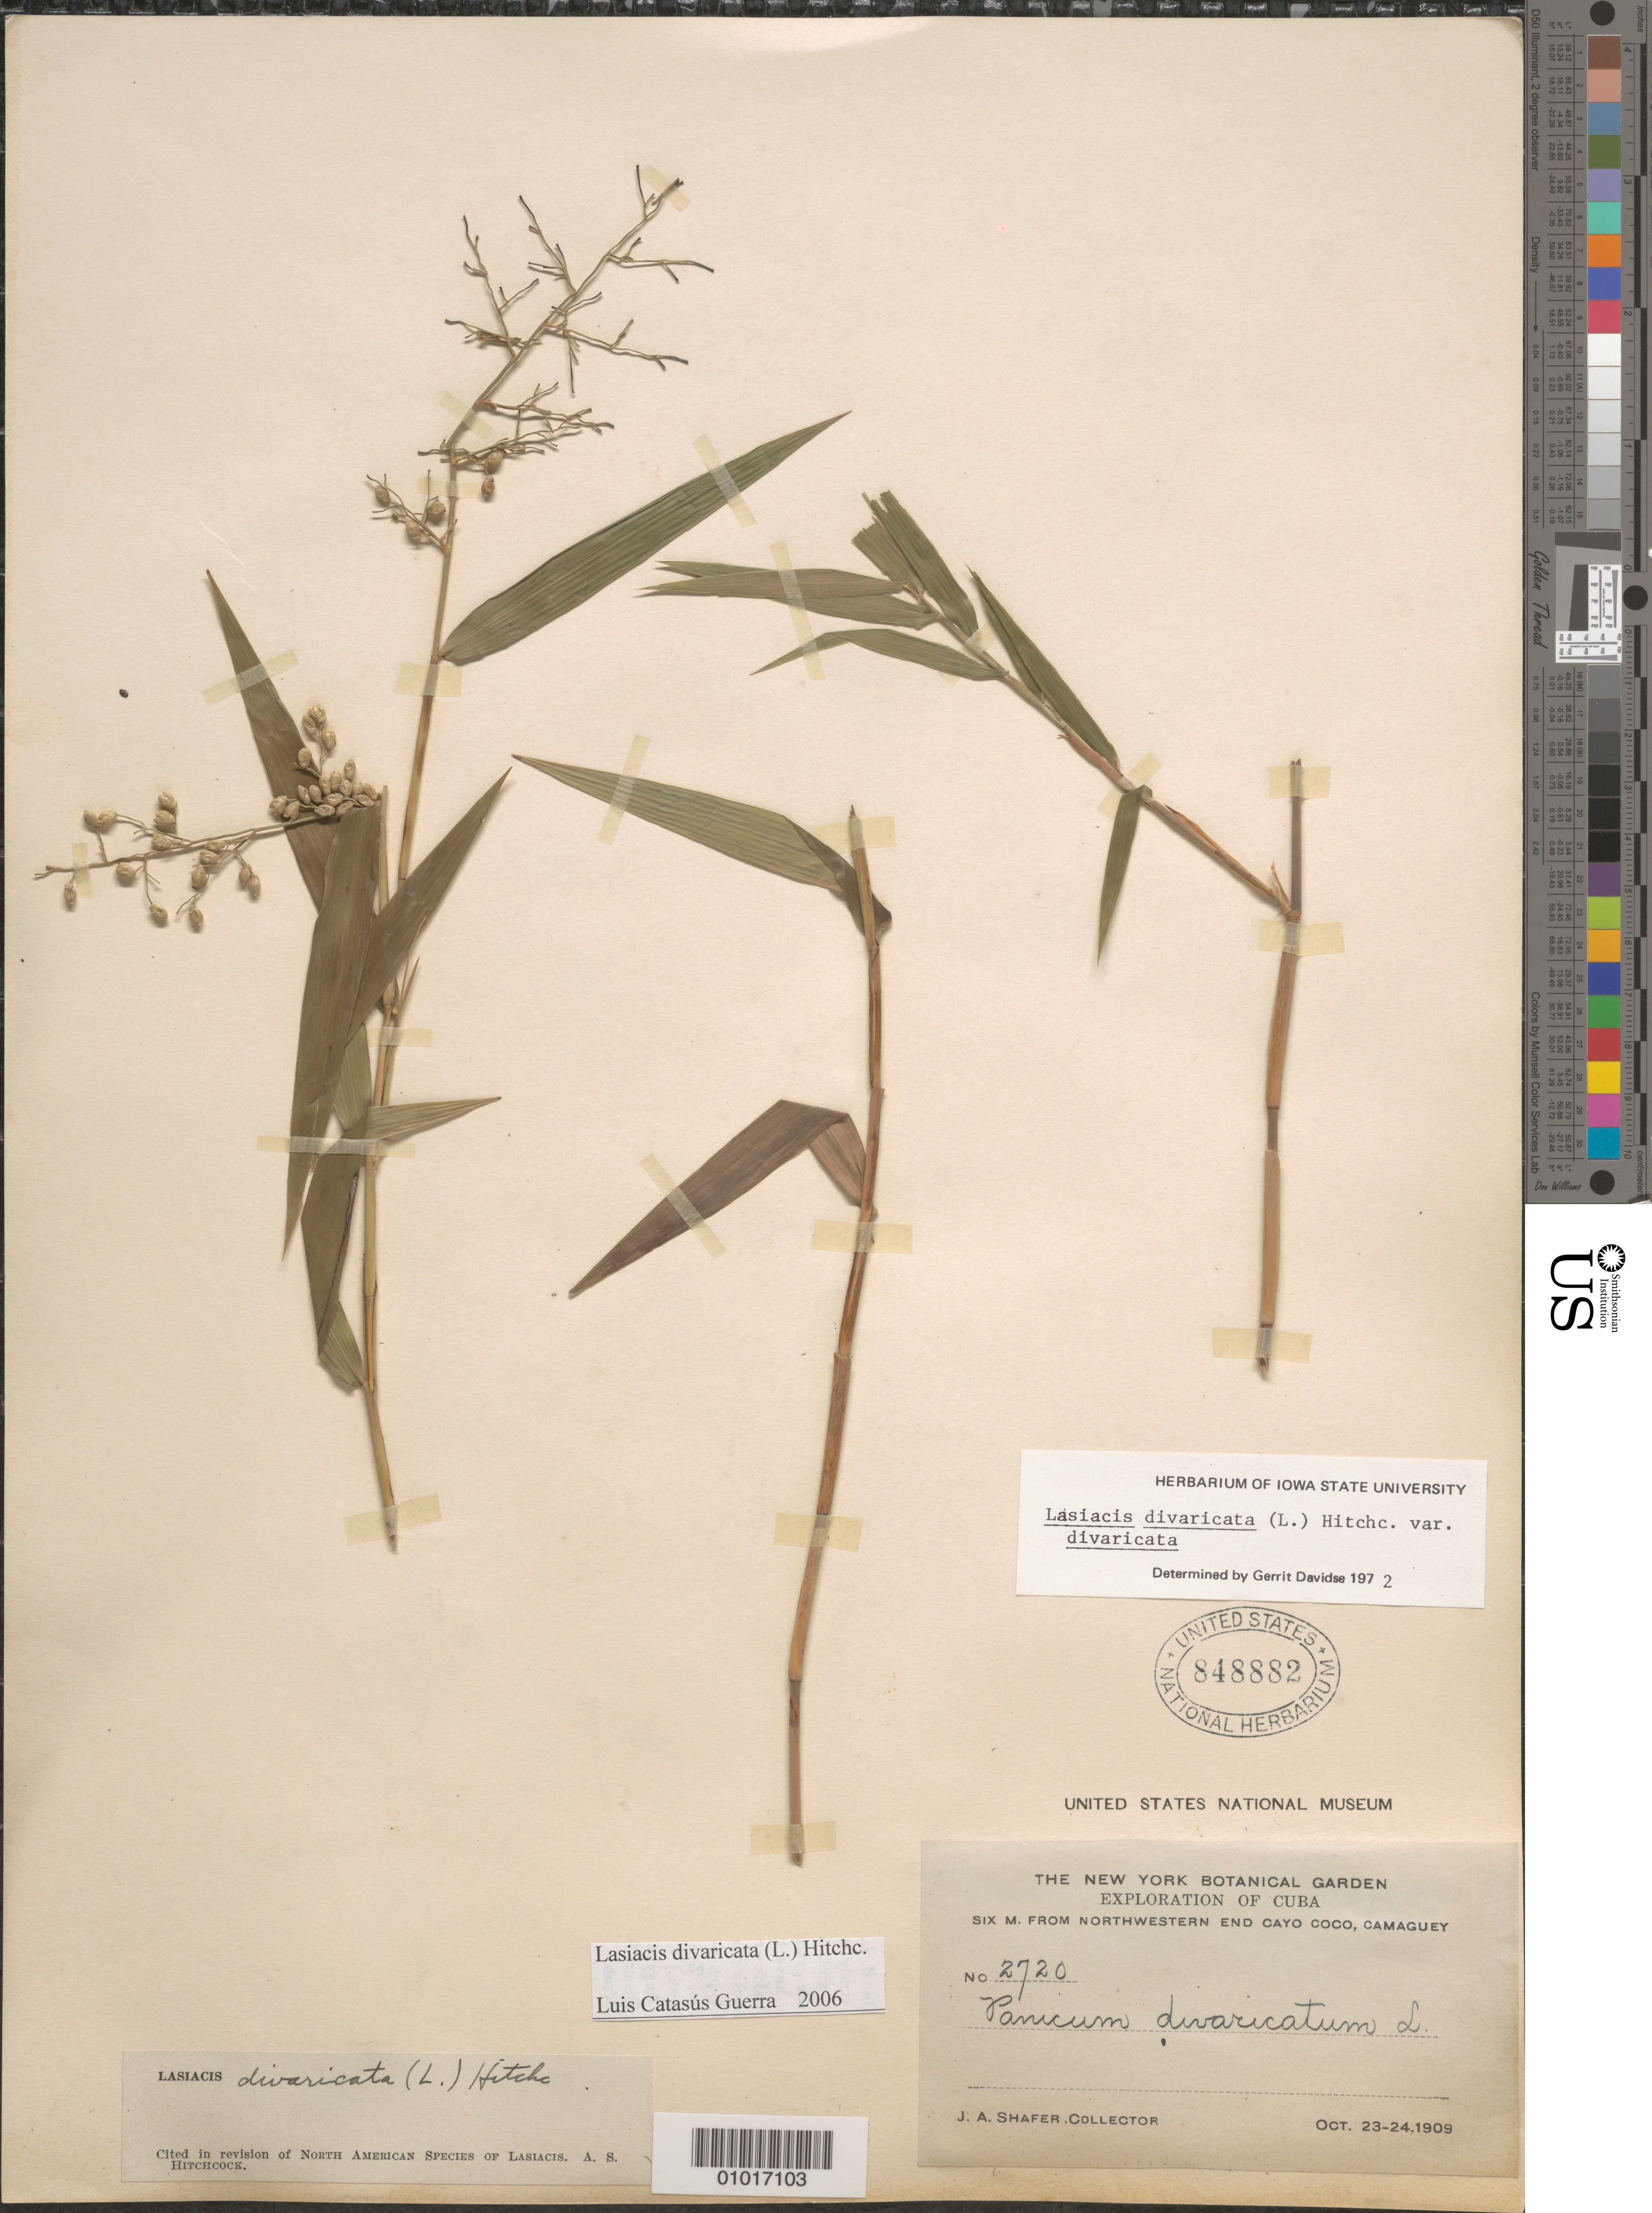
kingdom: Plantae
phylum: Tracheophyta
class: Liliopsida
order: Poales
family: Poaceae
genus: Lasiacis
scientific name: Lasiacis divaricata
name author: (L.) Hitchc.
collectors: J. A. Shafer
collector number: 2720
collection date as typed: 23 Oct 1909 to 24 Oct 1909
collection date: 1909-10-23/1909-10-24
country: Cuba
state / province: Camagüey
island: Cuba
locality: Six M From northwestern end cayo coco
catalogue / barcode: US 848882